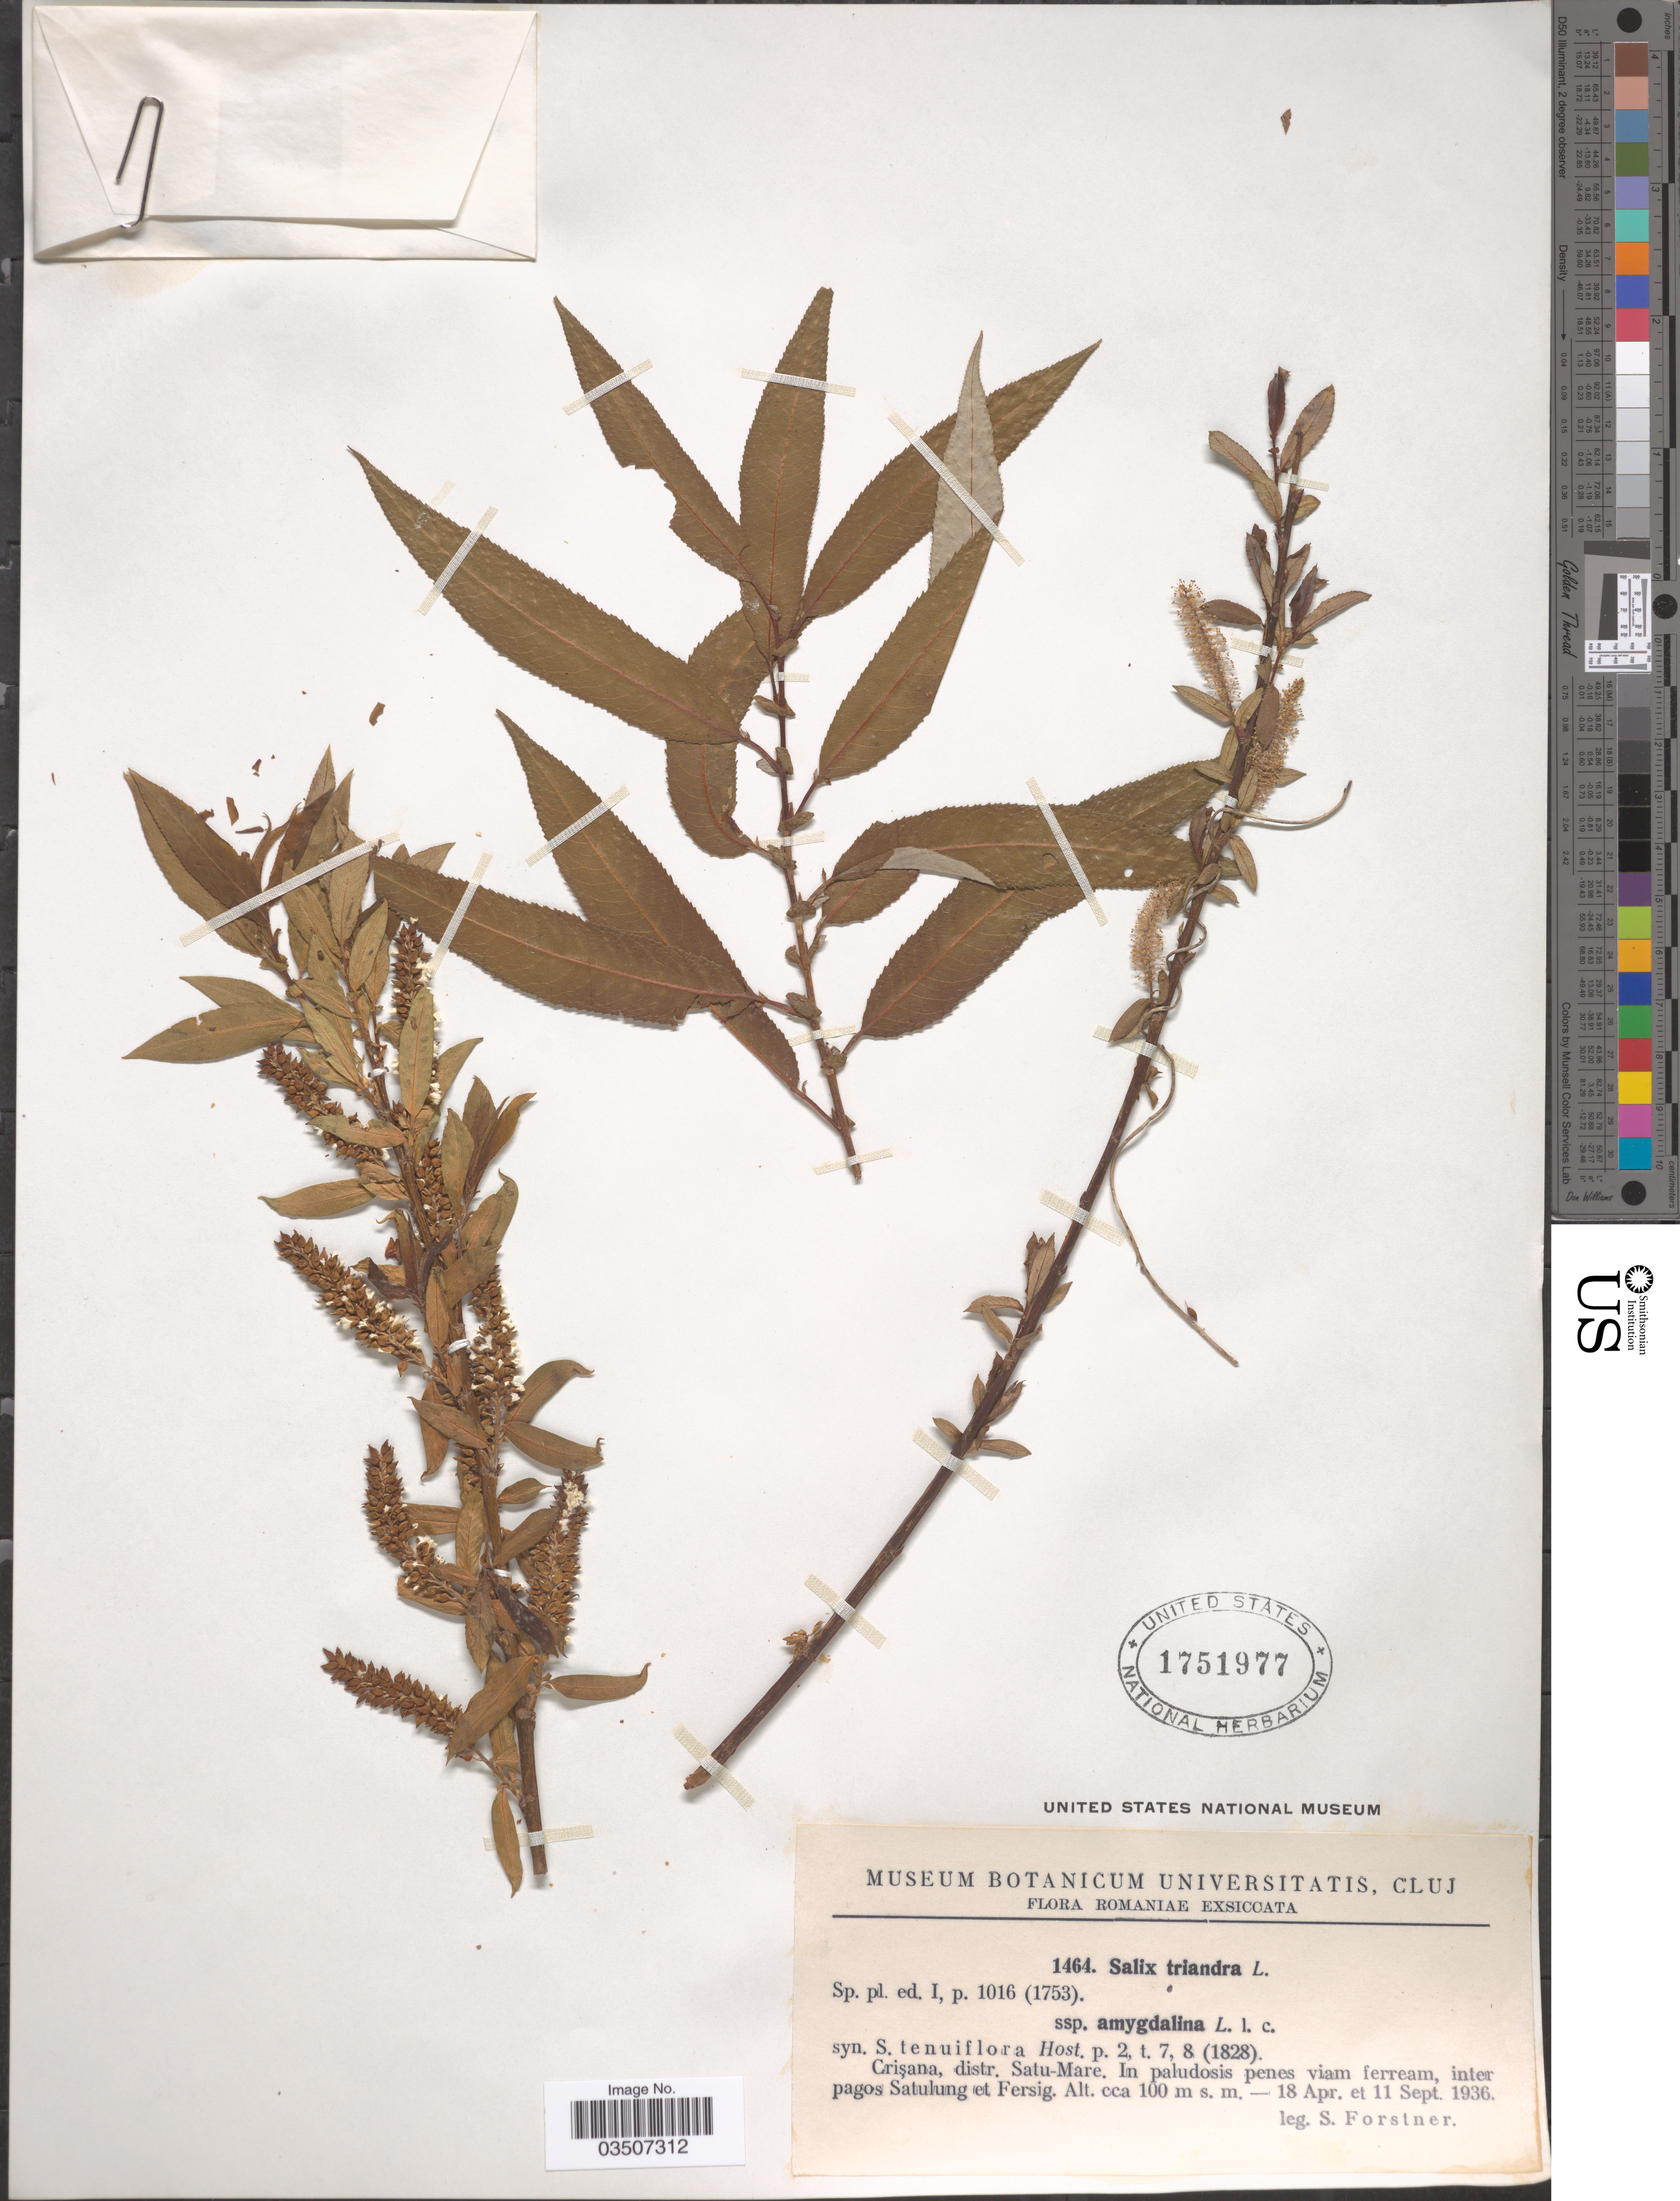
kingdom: Plantae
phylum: Tracheophyta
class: Magnoliopsida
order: Malpighiales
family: Salicaceae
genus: Salix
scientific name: Salix triandra subsp. amygdalina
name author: Schübl. & G. Martens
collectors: S. Forstner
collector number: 1464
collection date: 1936-04-18/1936-09-11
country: Romania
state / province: Satu Mare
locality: Crisana, distr. Satu-Mare. In paludosis penes viam ferream, inter pagos Satulung et Fersig.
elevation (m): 100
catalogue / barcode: US 1751977